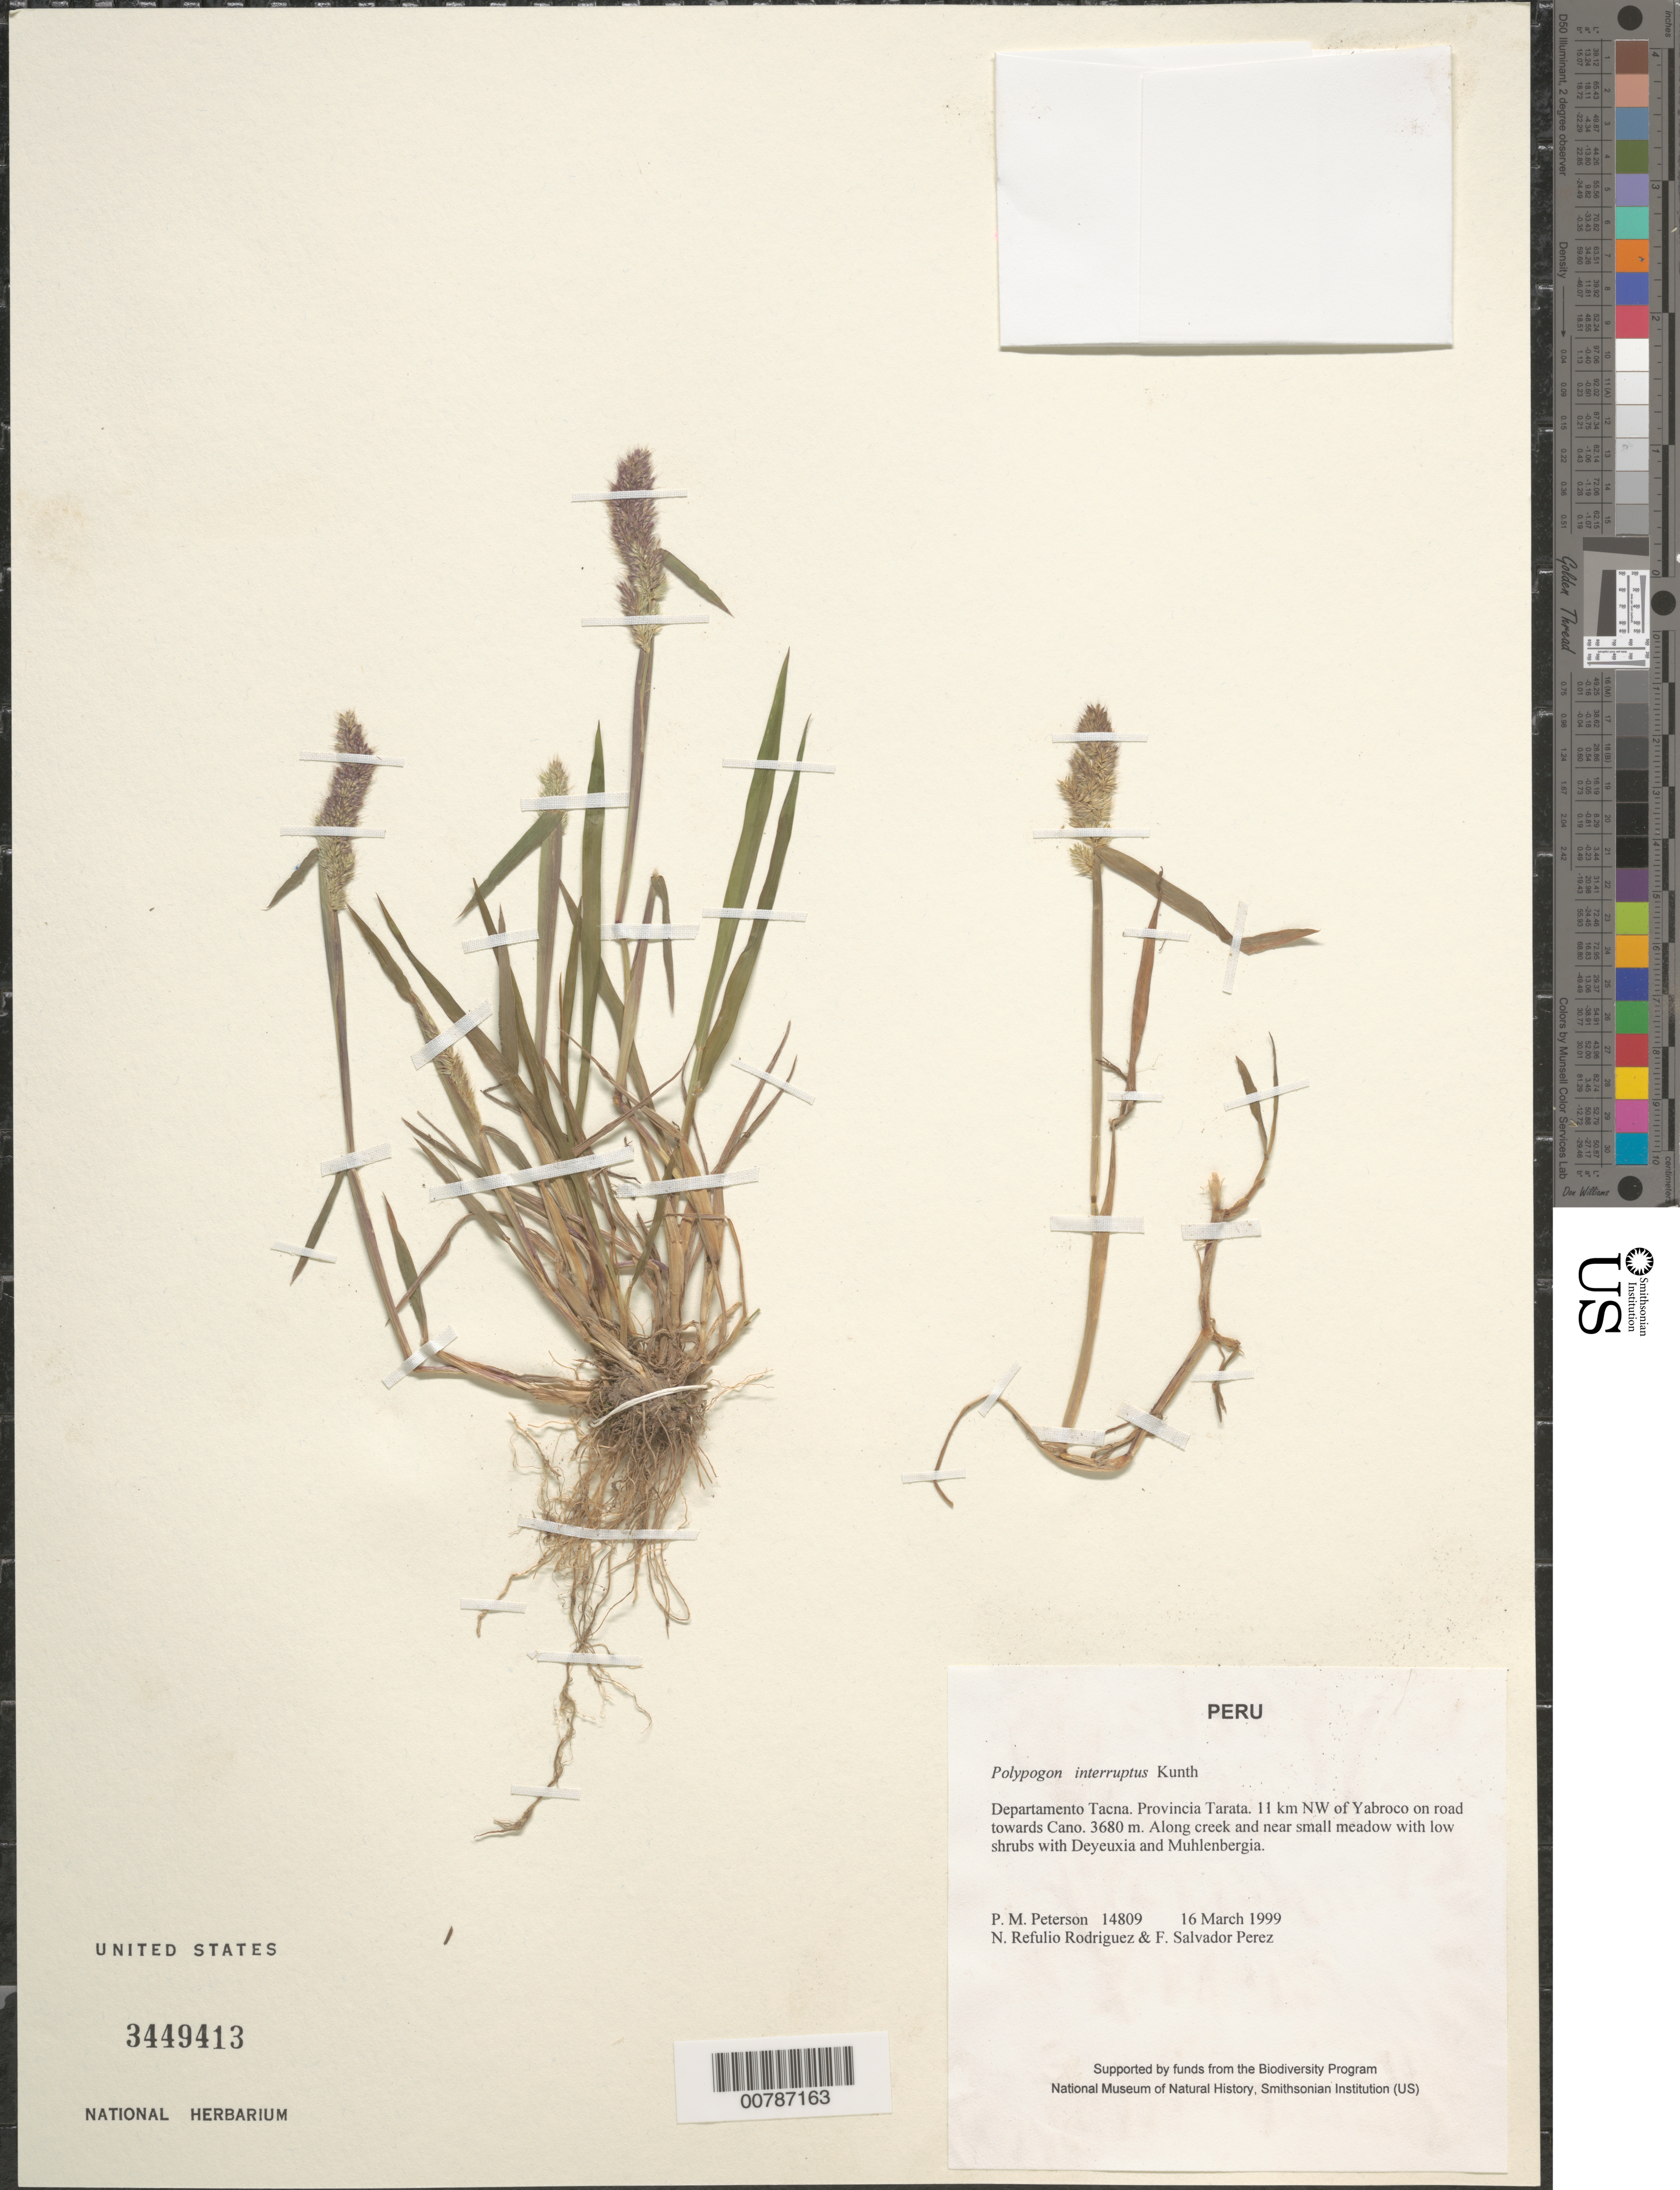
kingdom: Plantae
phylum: Tracheophyta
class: Liliopsida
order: Poales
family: Poaceae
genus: Polypogon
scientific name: Polypogon interruptus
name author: Kunth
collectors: P. M. Peterson, N. Refulio-Rodríguez & F. Salvador Perez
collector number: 14809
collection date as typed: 16 Mar 1999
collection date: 1999-03-16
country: Peru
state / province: Tacna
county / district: Tarata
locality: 11 km NW of Yabroco on road towards Cano.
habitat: Along creek and near small meadow with low shrubs with Deyeuxia and Muhlenbergia.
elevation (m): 3680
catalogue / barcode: US 3449413